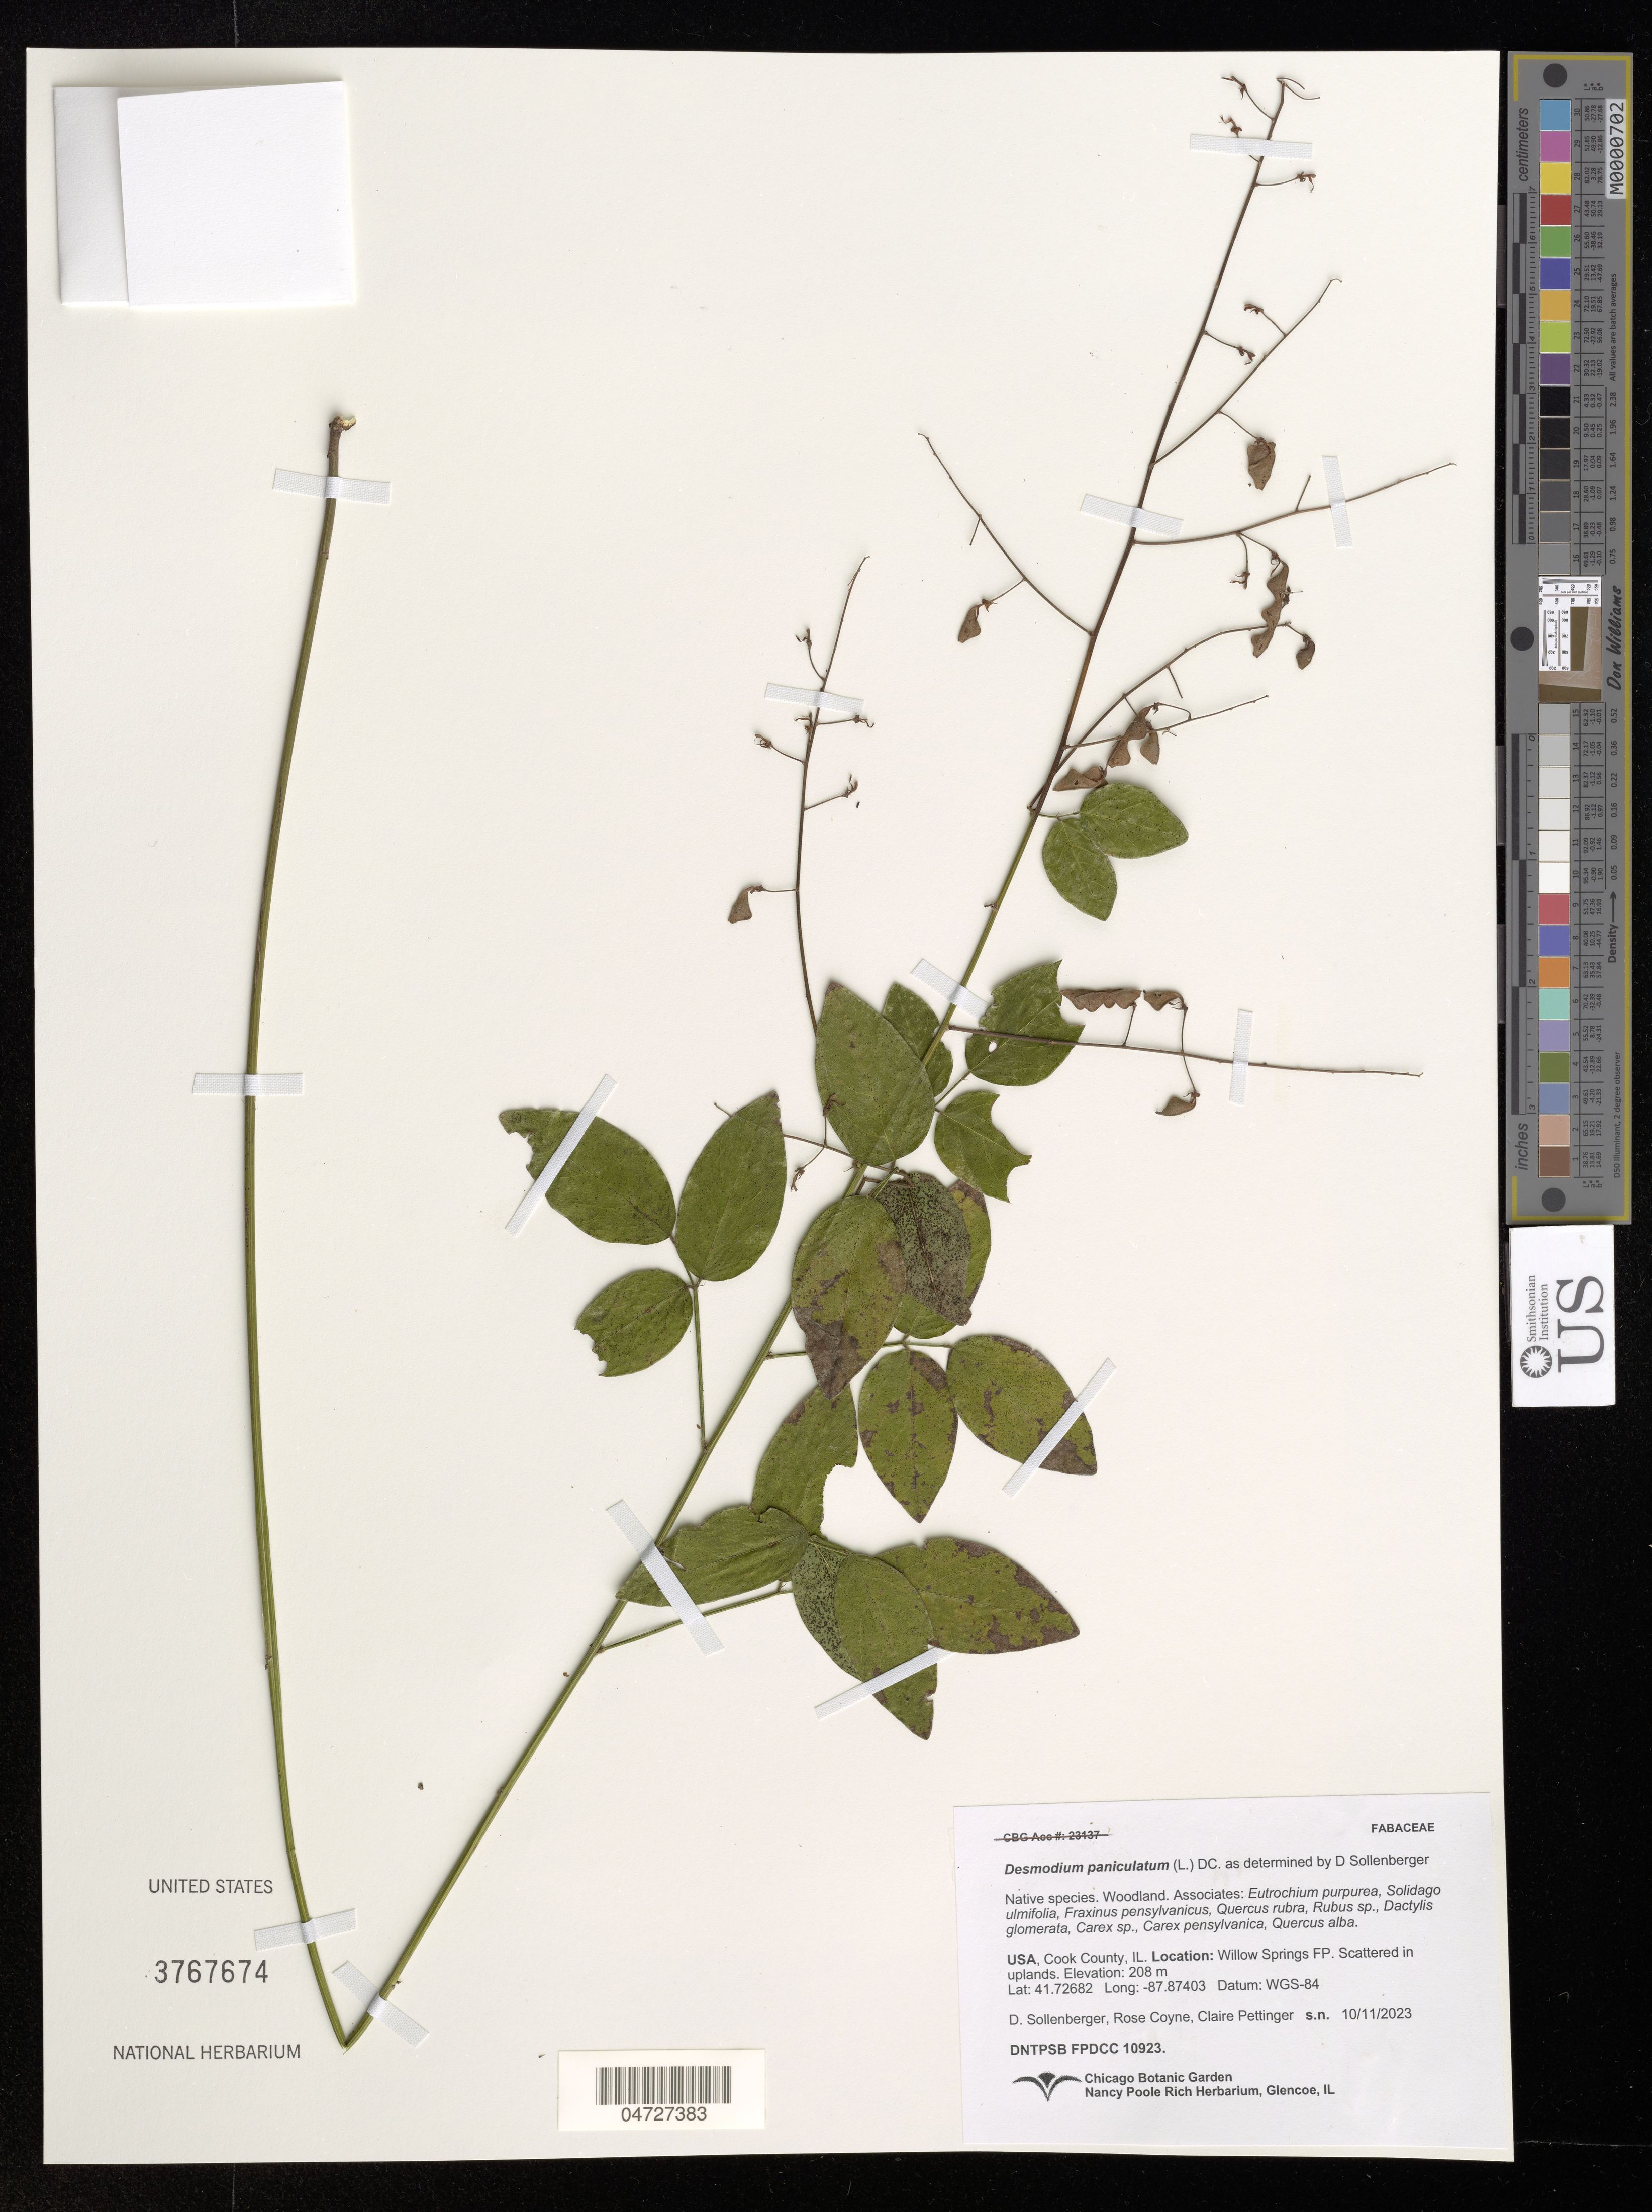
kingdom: Plantae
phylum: Tracheophyta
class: Magnoliopsida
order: Fabales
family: Fabaceae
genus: Desmodium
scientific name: Desmodium paniculatum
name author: (L.) DC.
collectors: D. Sollenberger, R. Coyne & C. Pettinger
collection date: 2023-11-10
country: United States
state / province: Illinois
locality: Cook County. Willow Springs FP. Scattered in uplands.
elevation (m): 208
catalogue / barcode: US 3767674